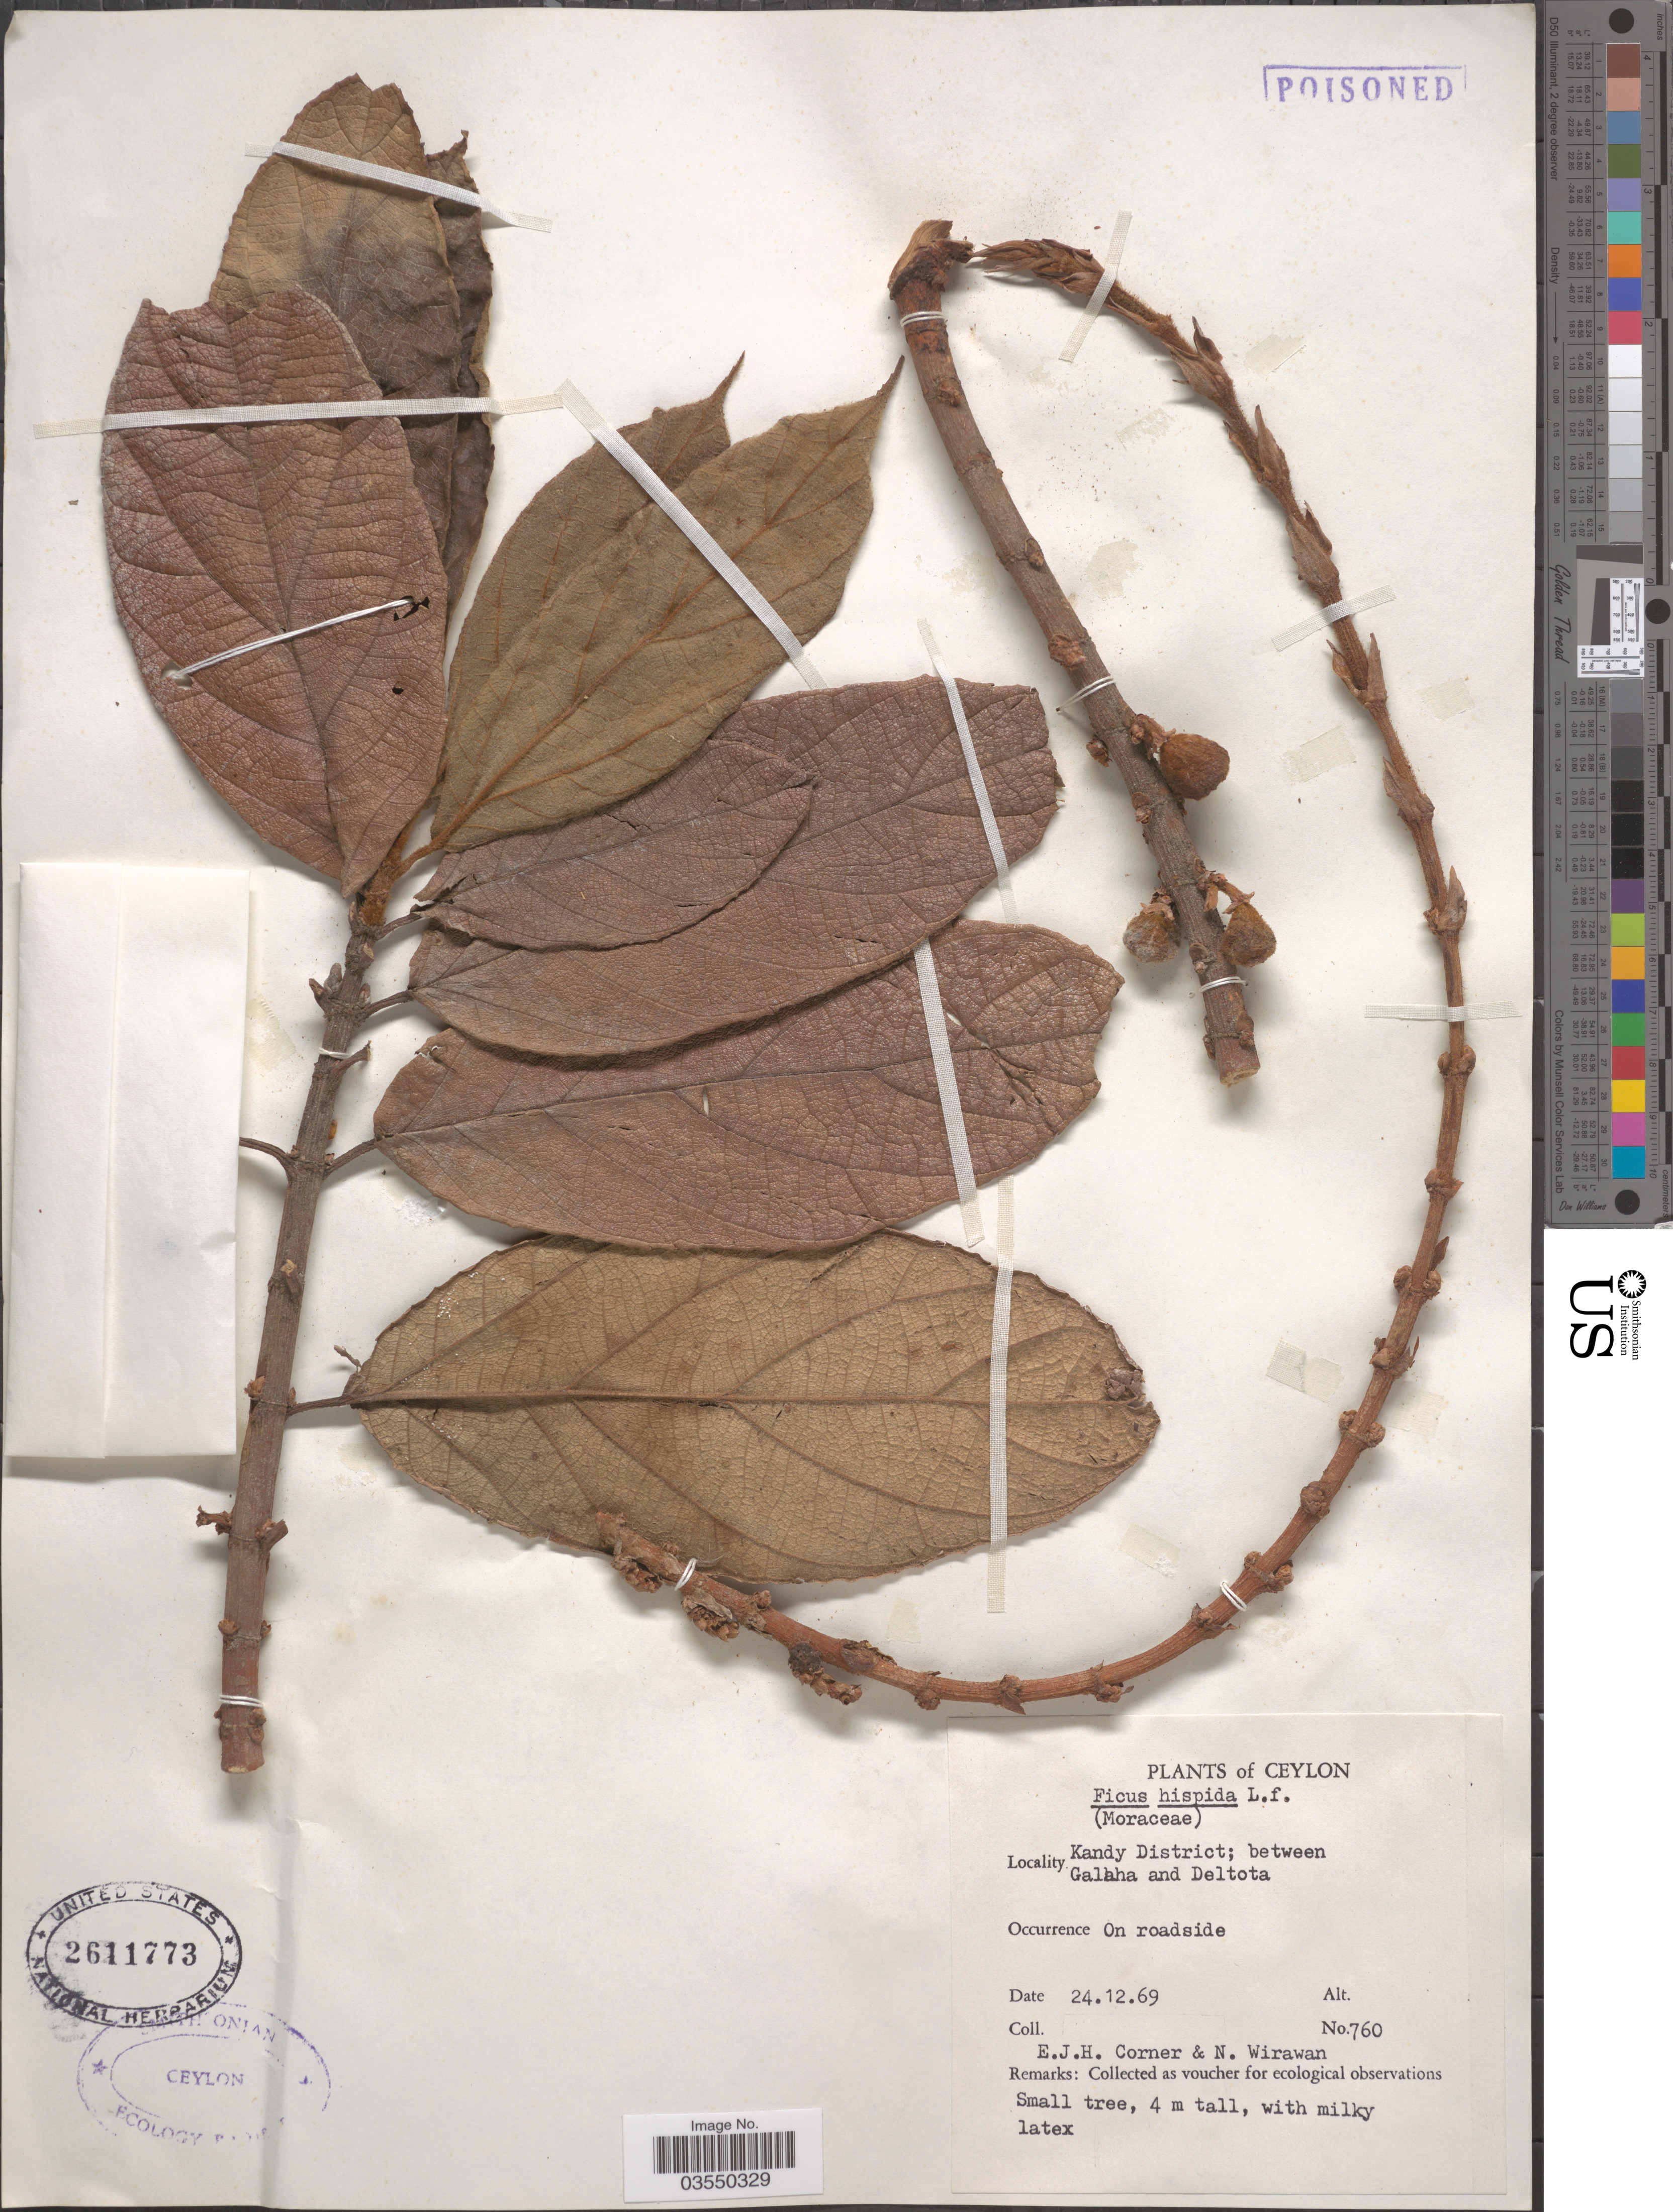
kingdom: Plantae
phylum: Tracheophyta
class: Magnoliopsida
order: Rosales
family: Moraceae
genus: Ficus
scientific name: Ficus hispida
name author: L. f.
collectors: E. Corner & N. Wirawan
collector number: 760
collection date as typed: Transcribed d/m/y: 24/12/69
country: Sri Lanka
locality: Ceylon. Kandy District; between Galaha and Deltota.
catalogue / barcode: US 2611773